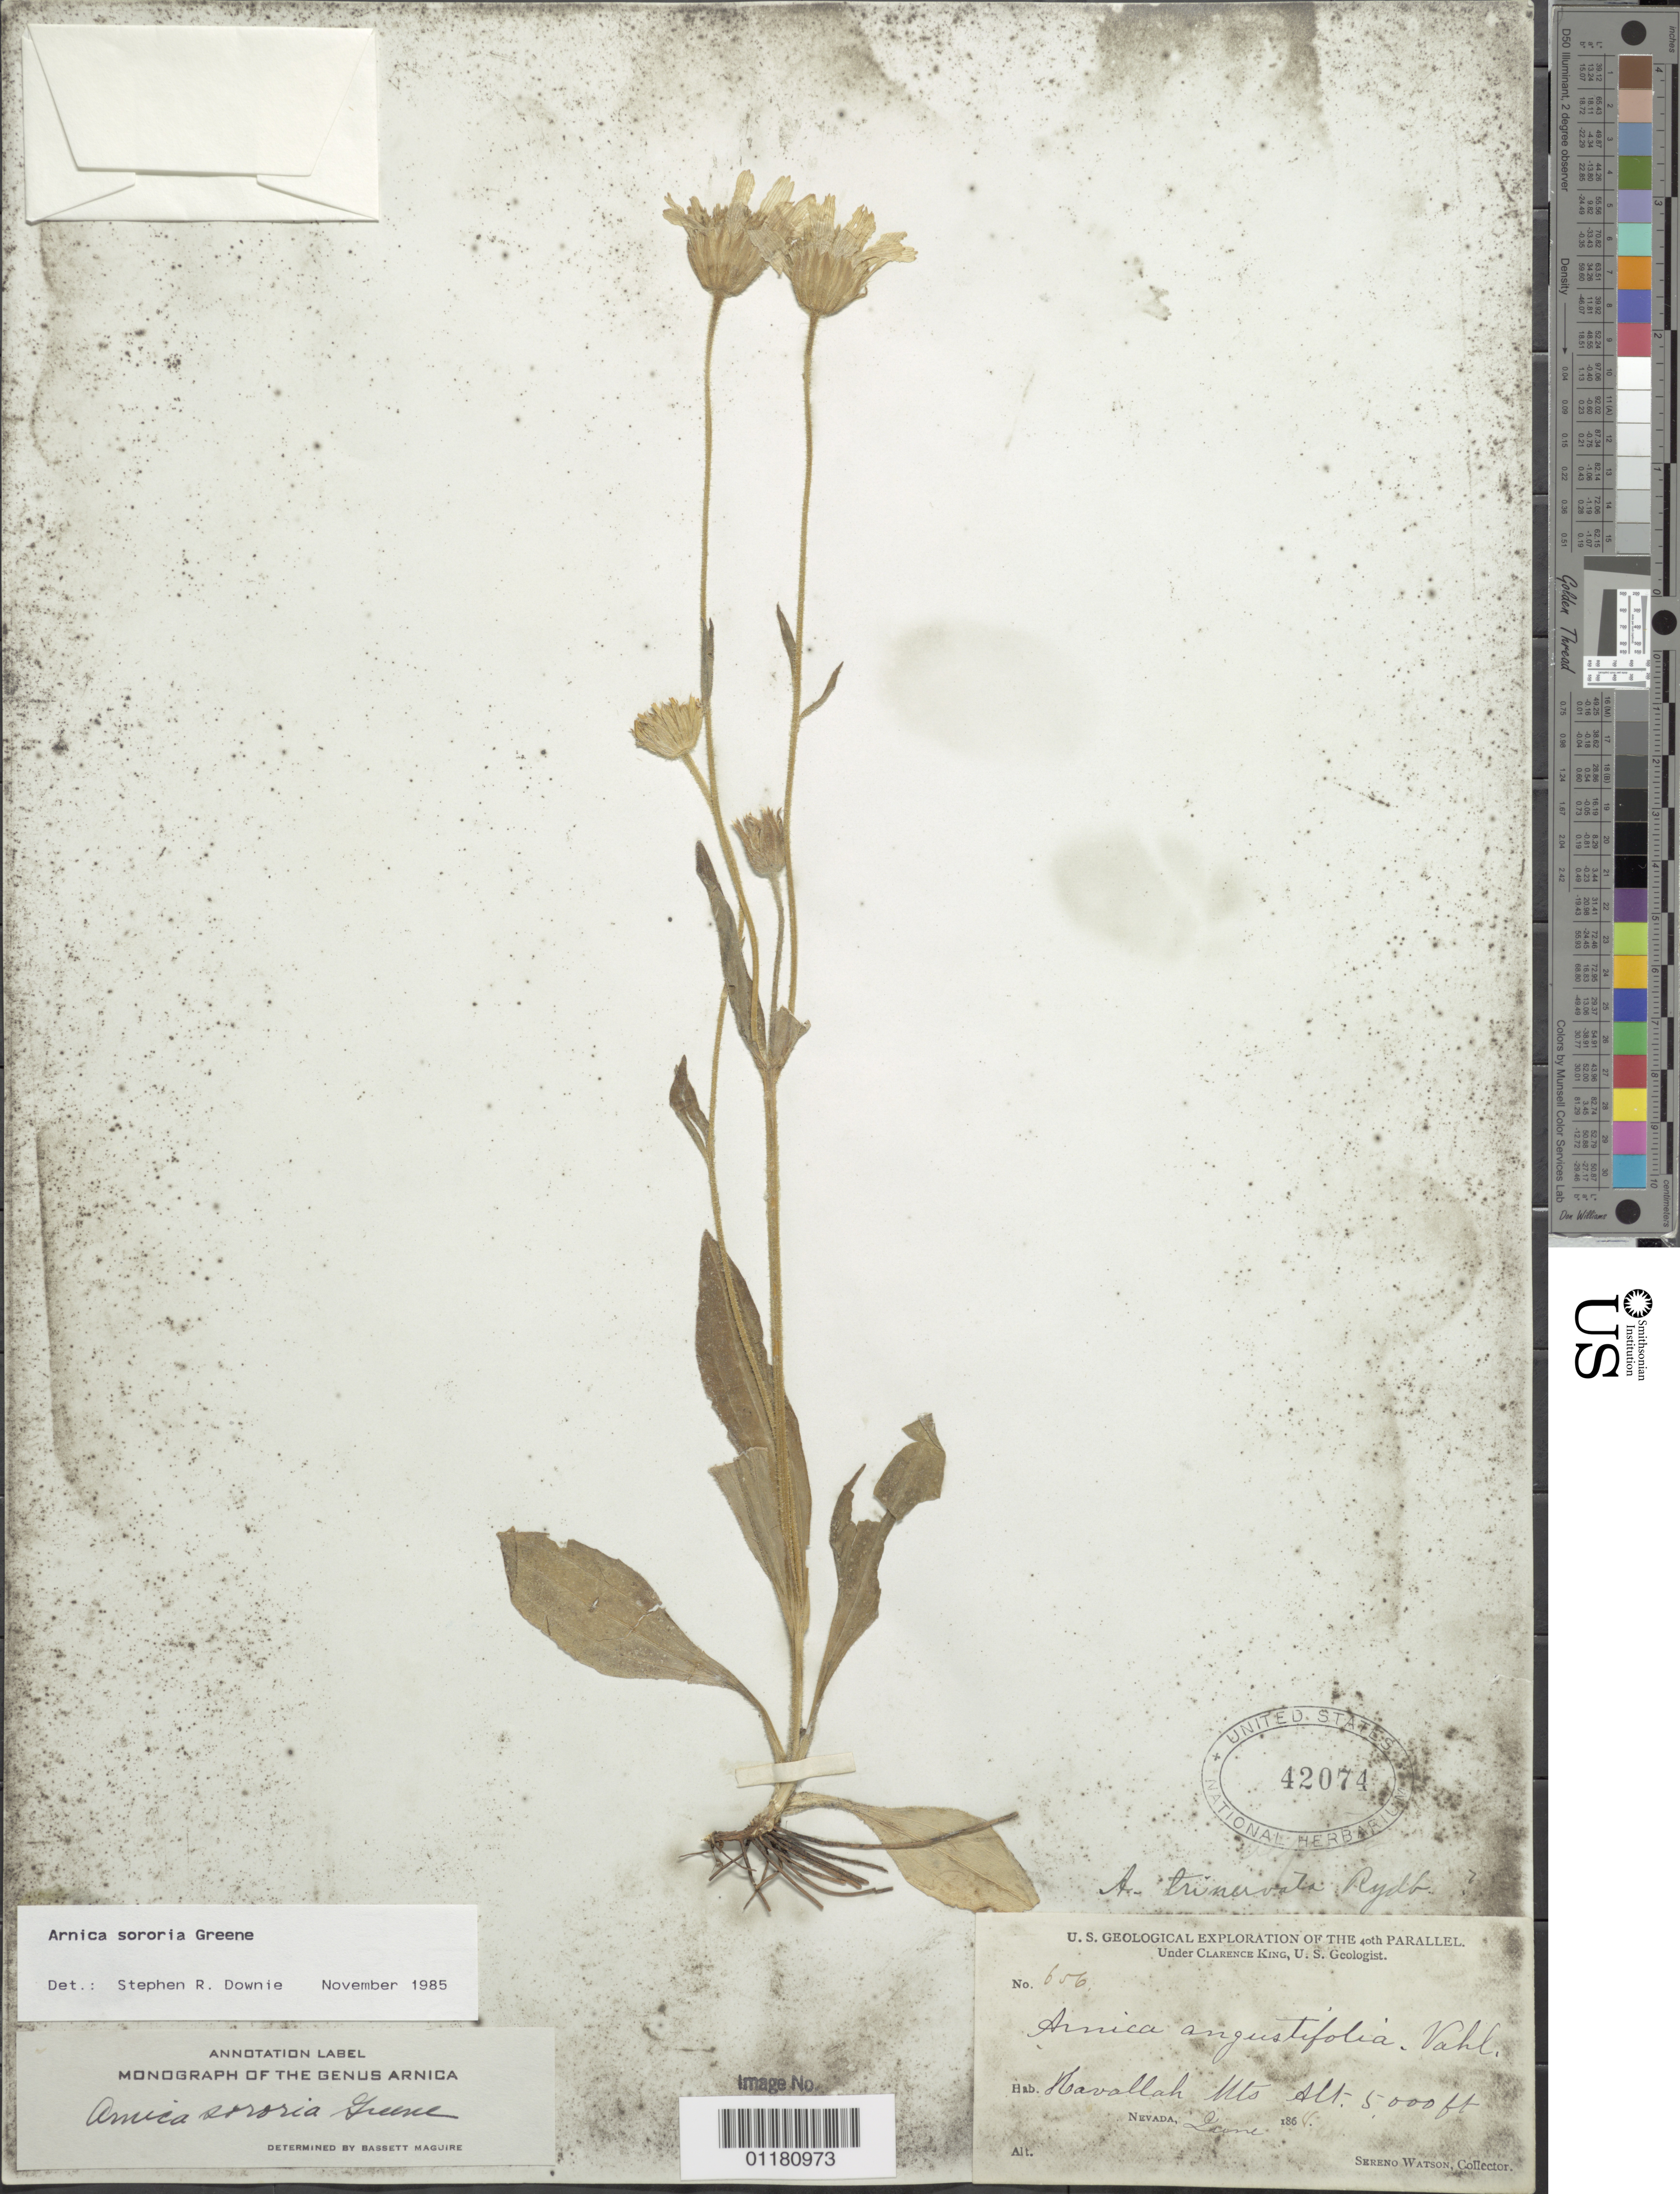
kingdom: Plantae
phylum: Tracheophyta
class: Magnoliopsida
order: Asterales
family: Asteraceae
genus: Arnica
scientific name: Arnica sororia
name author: Greene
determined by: Maguire, Bassett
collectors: S. Watson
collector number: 656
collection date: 1868-06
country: United States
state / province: Nevada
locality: Havallah Mts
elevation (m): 1524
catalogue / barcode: US 42074